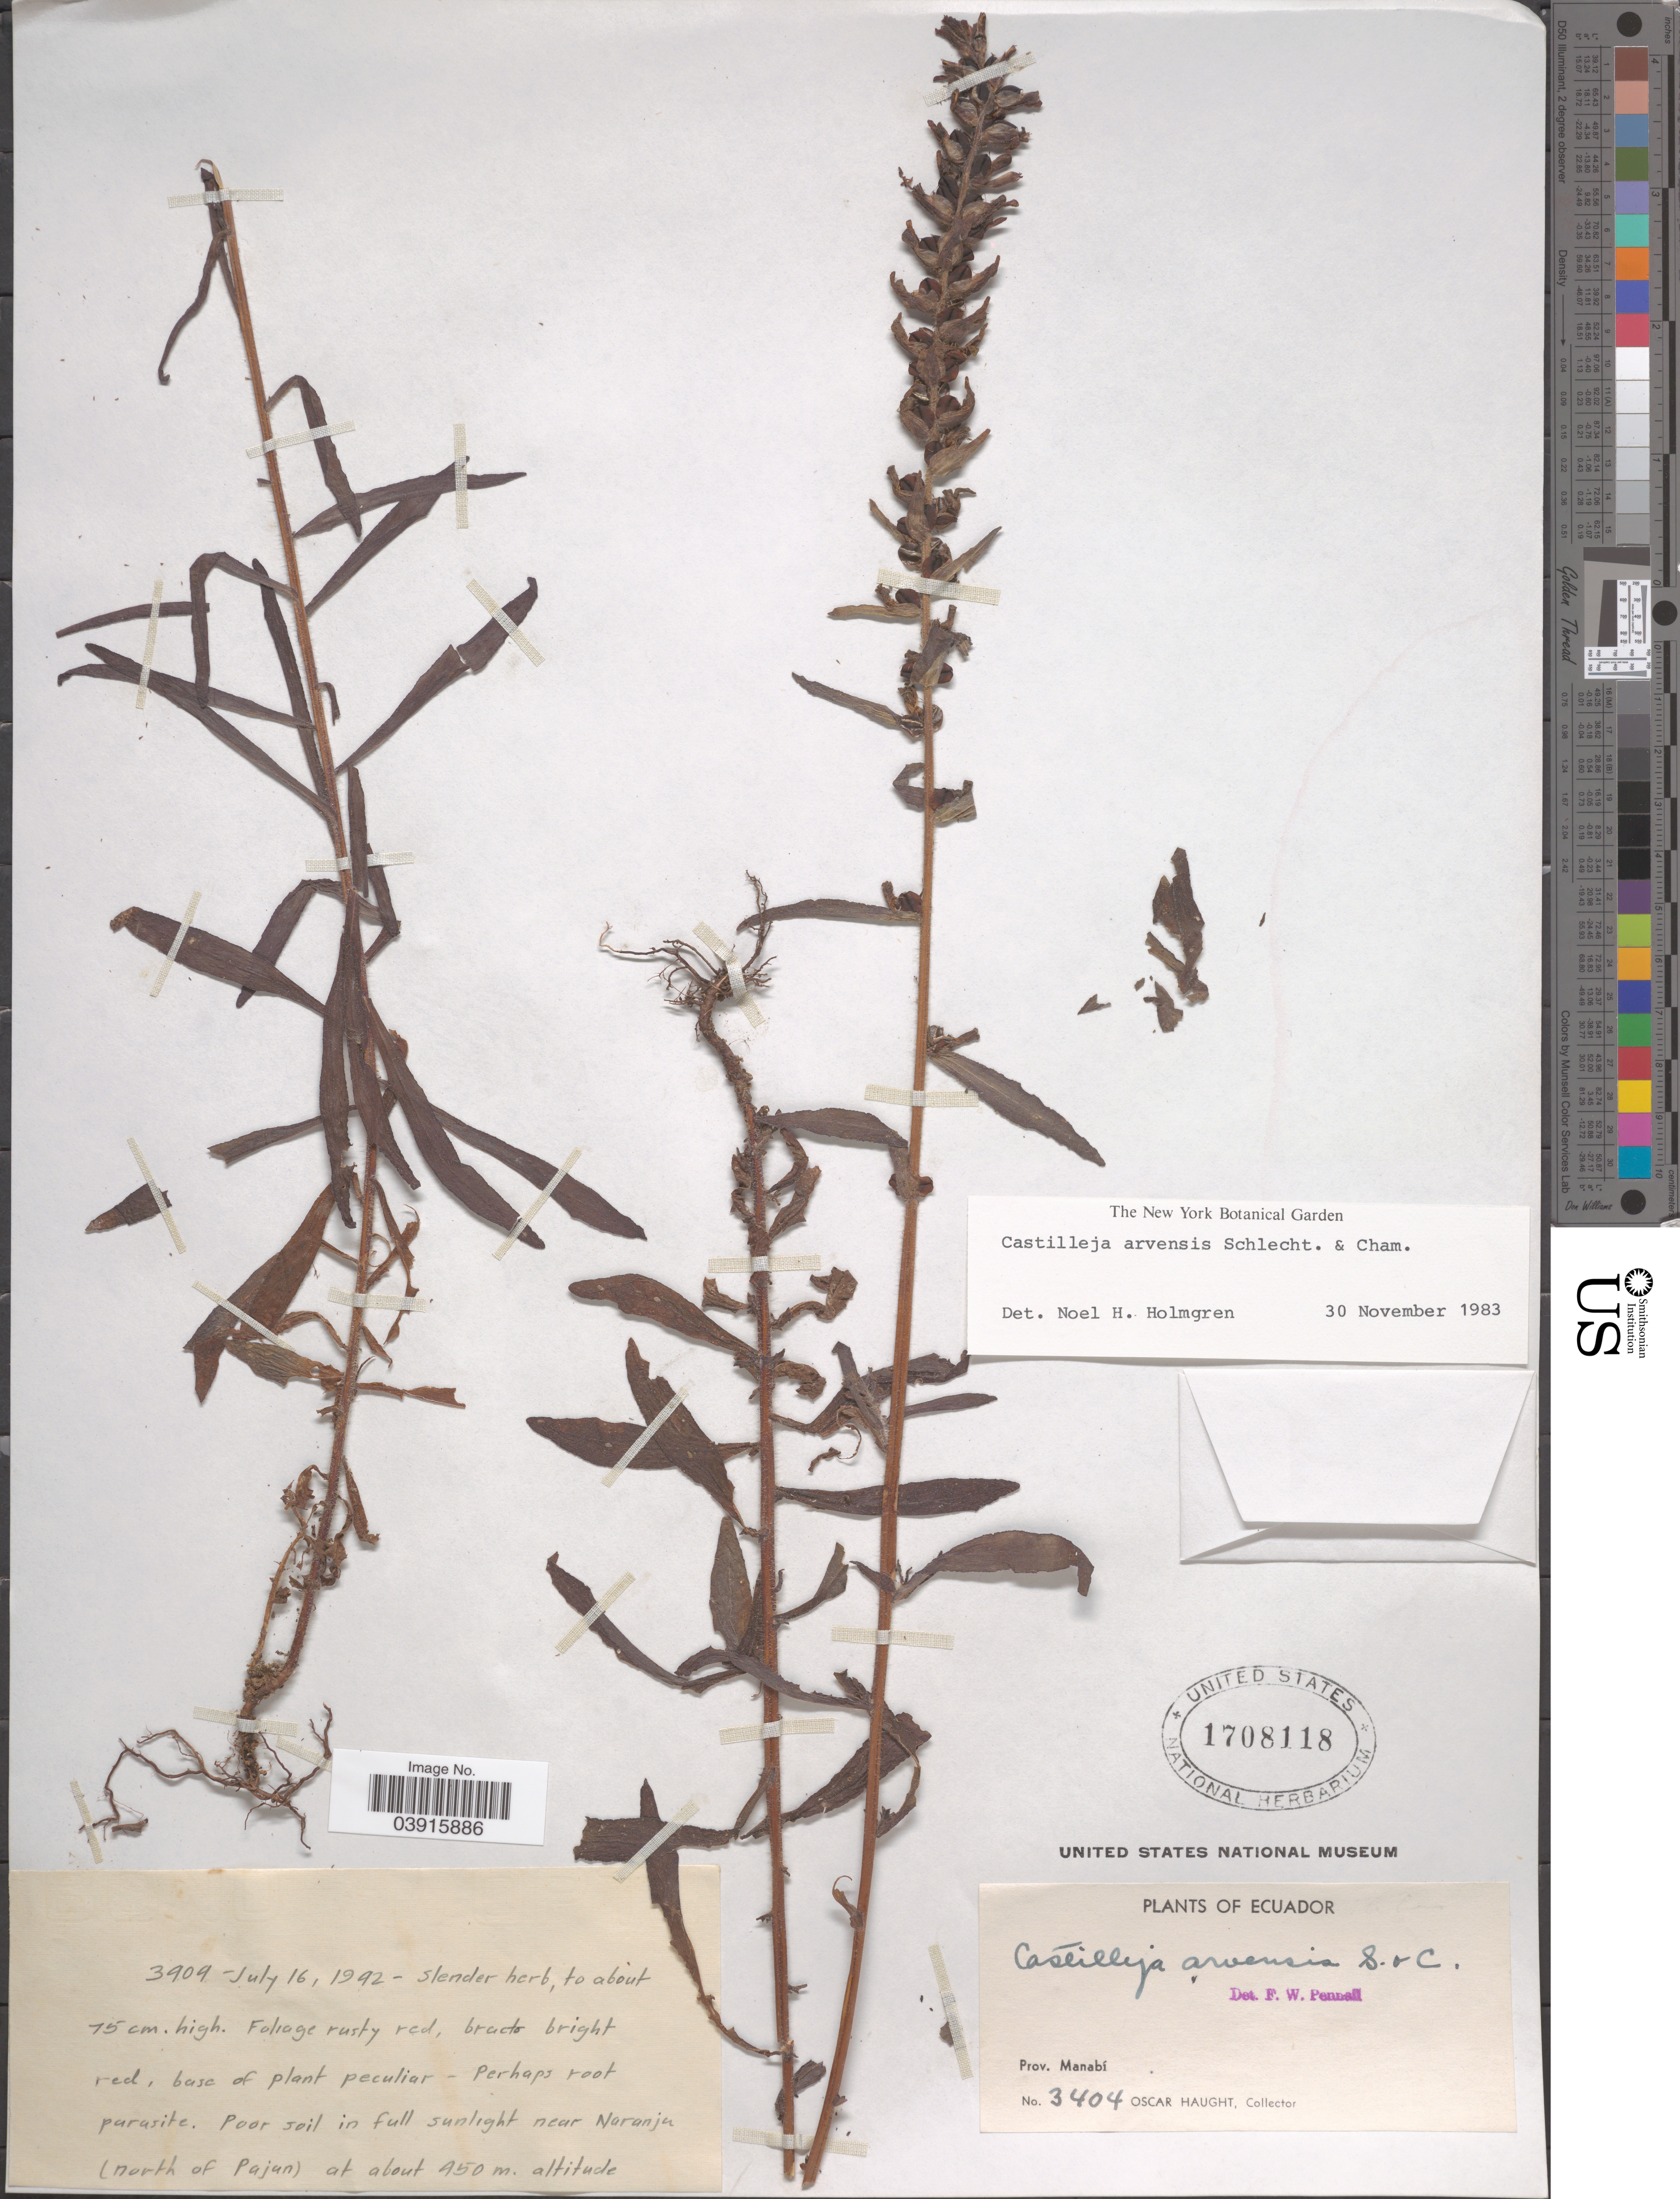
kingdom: Plantae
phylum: Tracheophyta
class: Magnoliopsida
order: Lamiales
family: Orobanchaceae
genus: Castilleja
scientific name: Castilleja arvensis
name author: Schltdl. & Cham.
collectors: O. L. Haught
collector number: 3909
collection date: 1942-07-16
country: Ecuador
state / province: Manabí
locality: Near Naranja (north of Pajun).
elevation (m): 450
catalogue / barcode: US 1708118